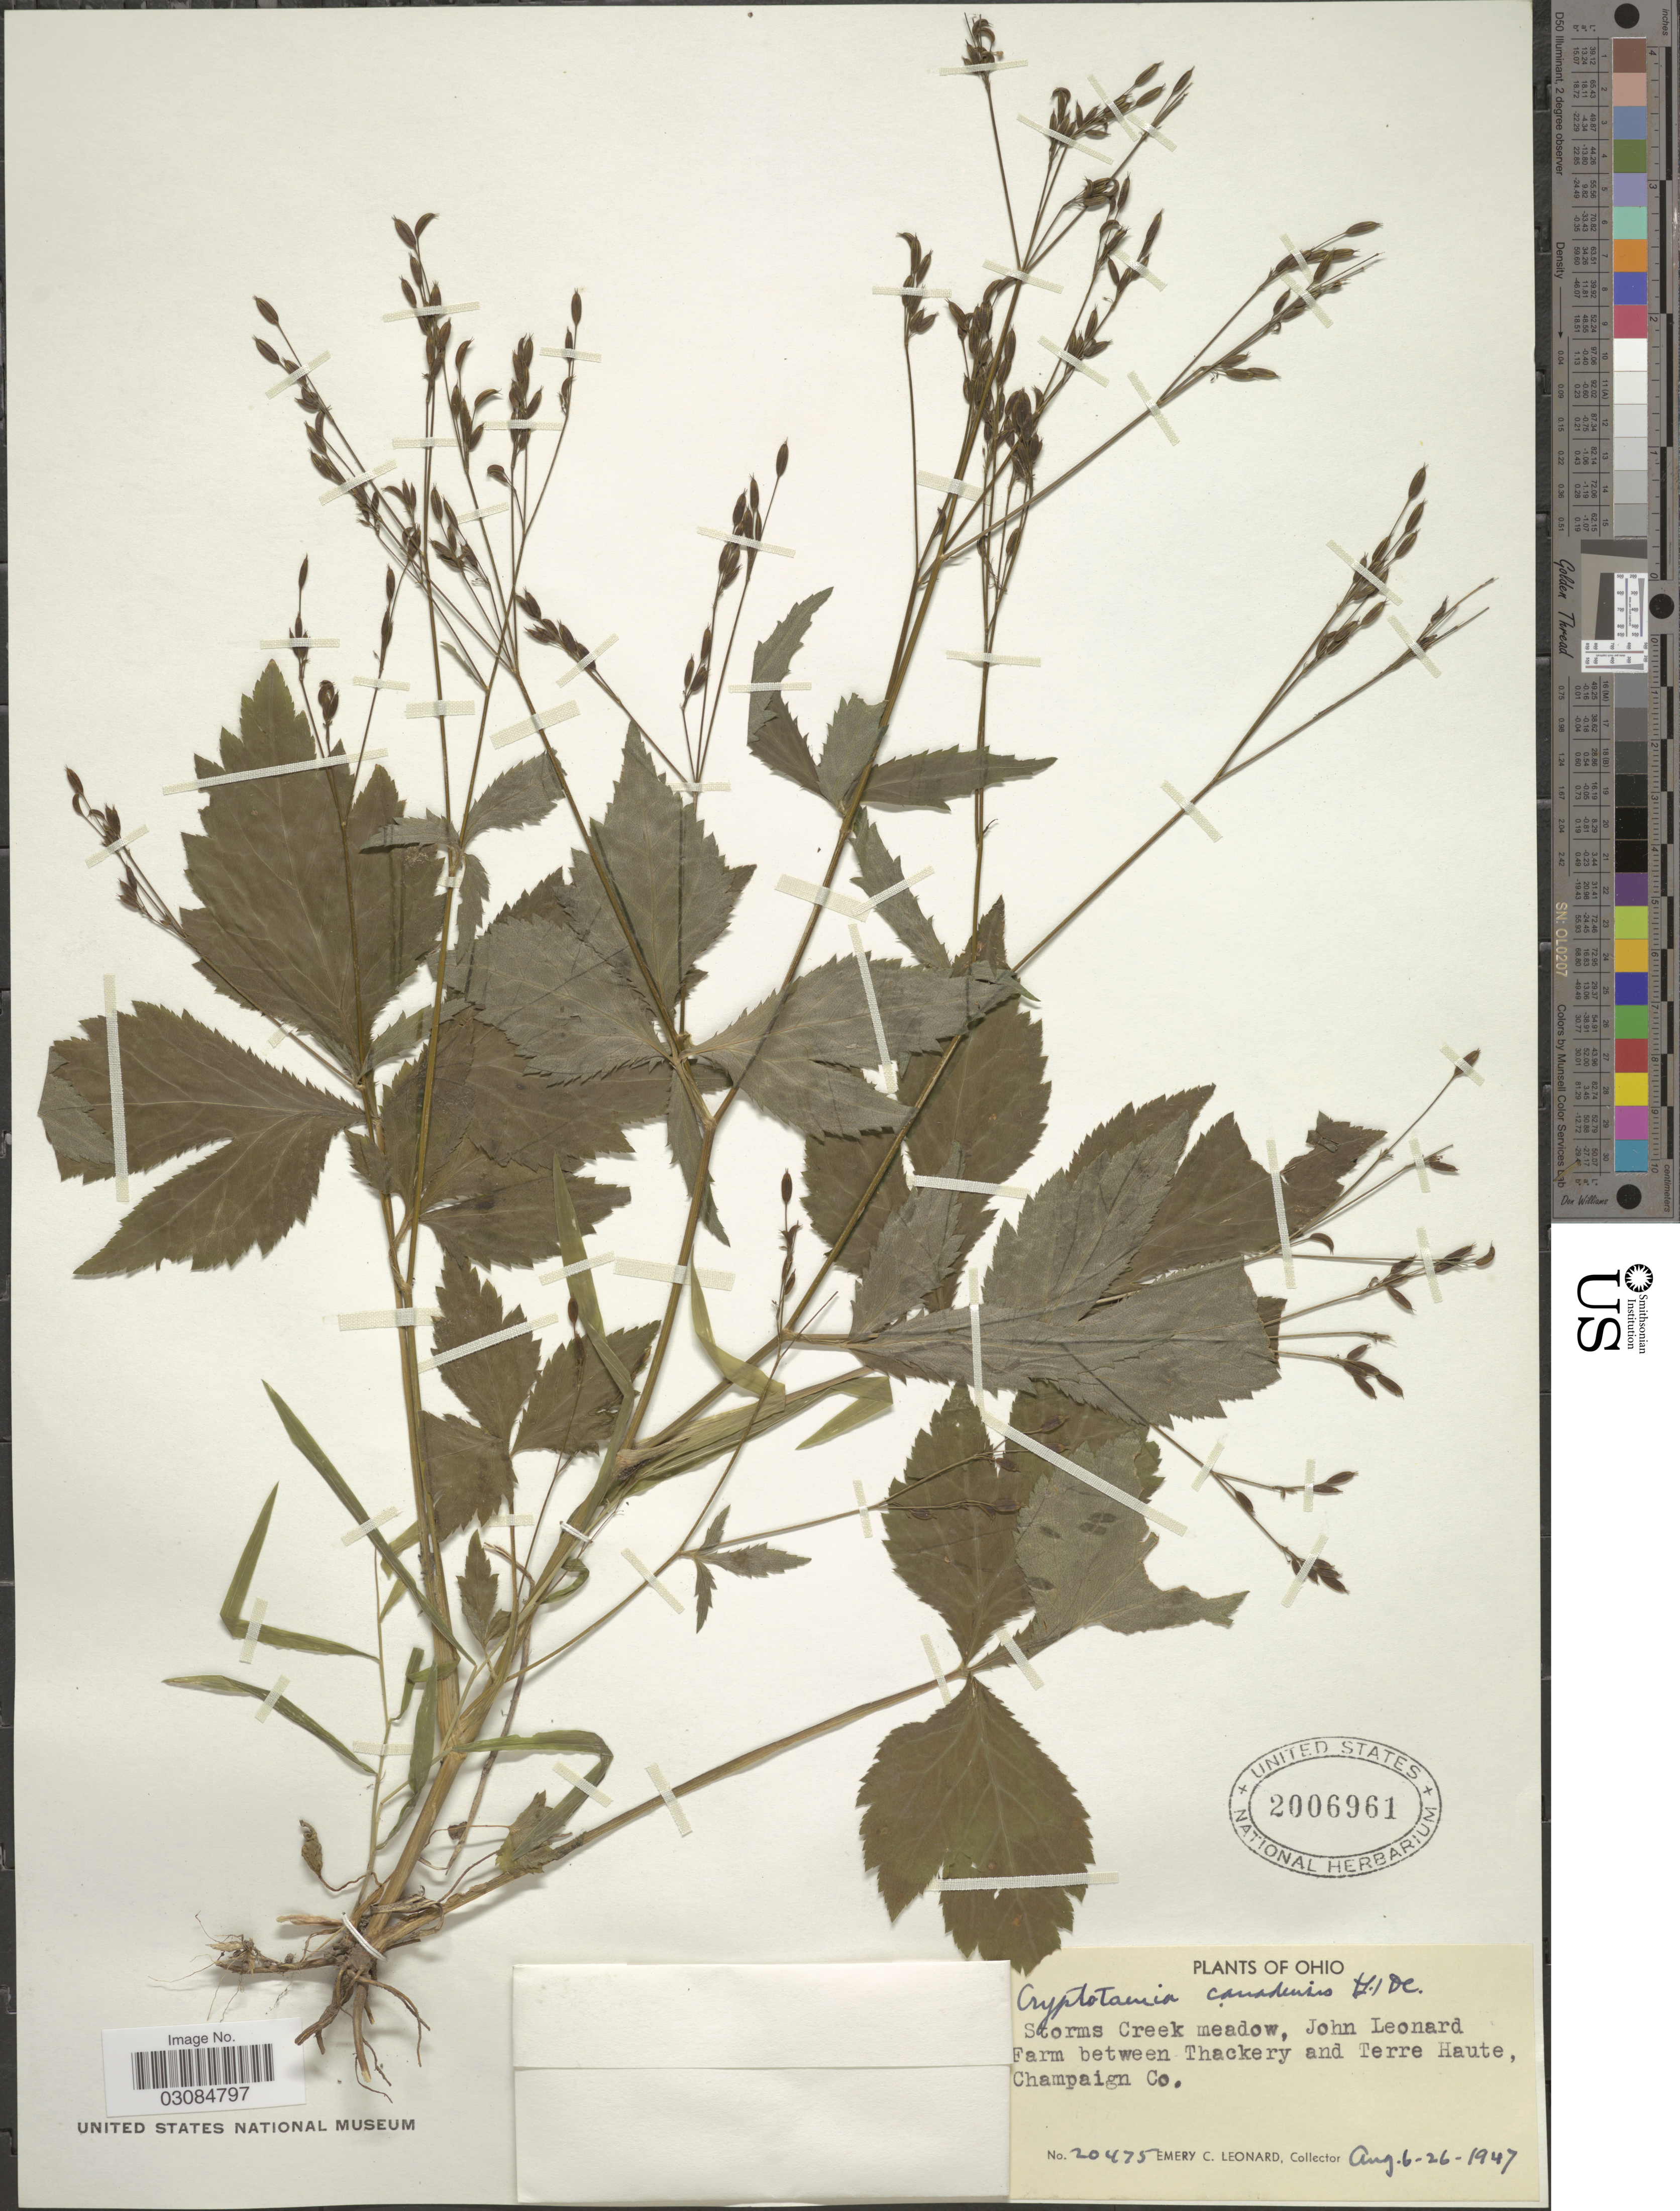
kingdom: Plantae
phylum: Tracheophyta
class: Magnoliopsida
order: Apiales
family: Apiaceae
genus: Cryptotaenia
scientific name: Cryptotaenia canadensis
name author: (L.) DC.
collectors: E. C. Leonard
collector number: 20475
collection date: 1947-08-06/1947-08-26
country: United States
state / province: Ohio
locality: John Leonard Farm between Thackery and Terre Haute, Champaign Co.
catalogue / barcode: US 2006961